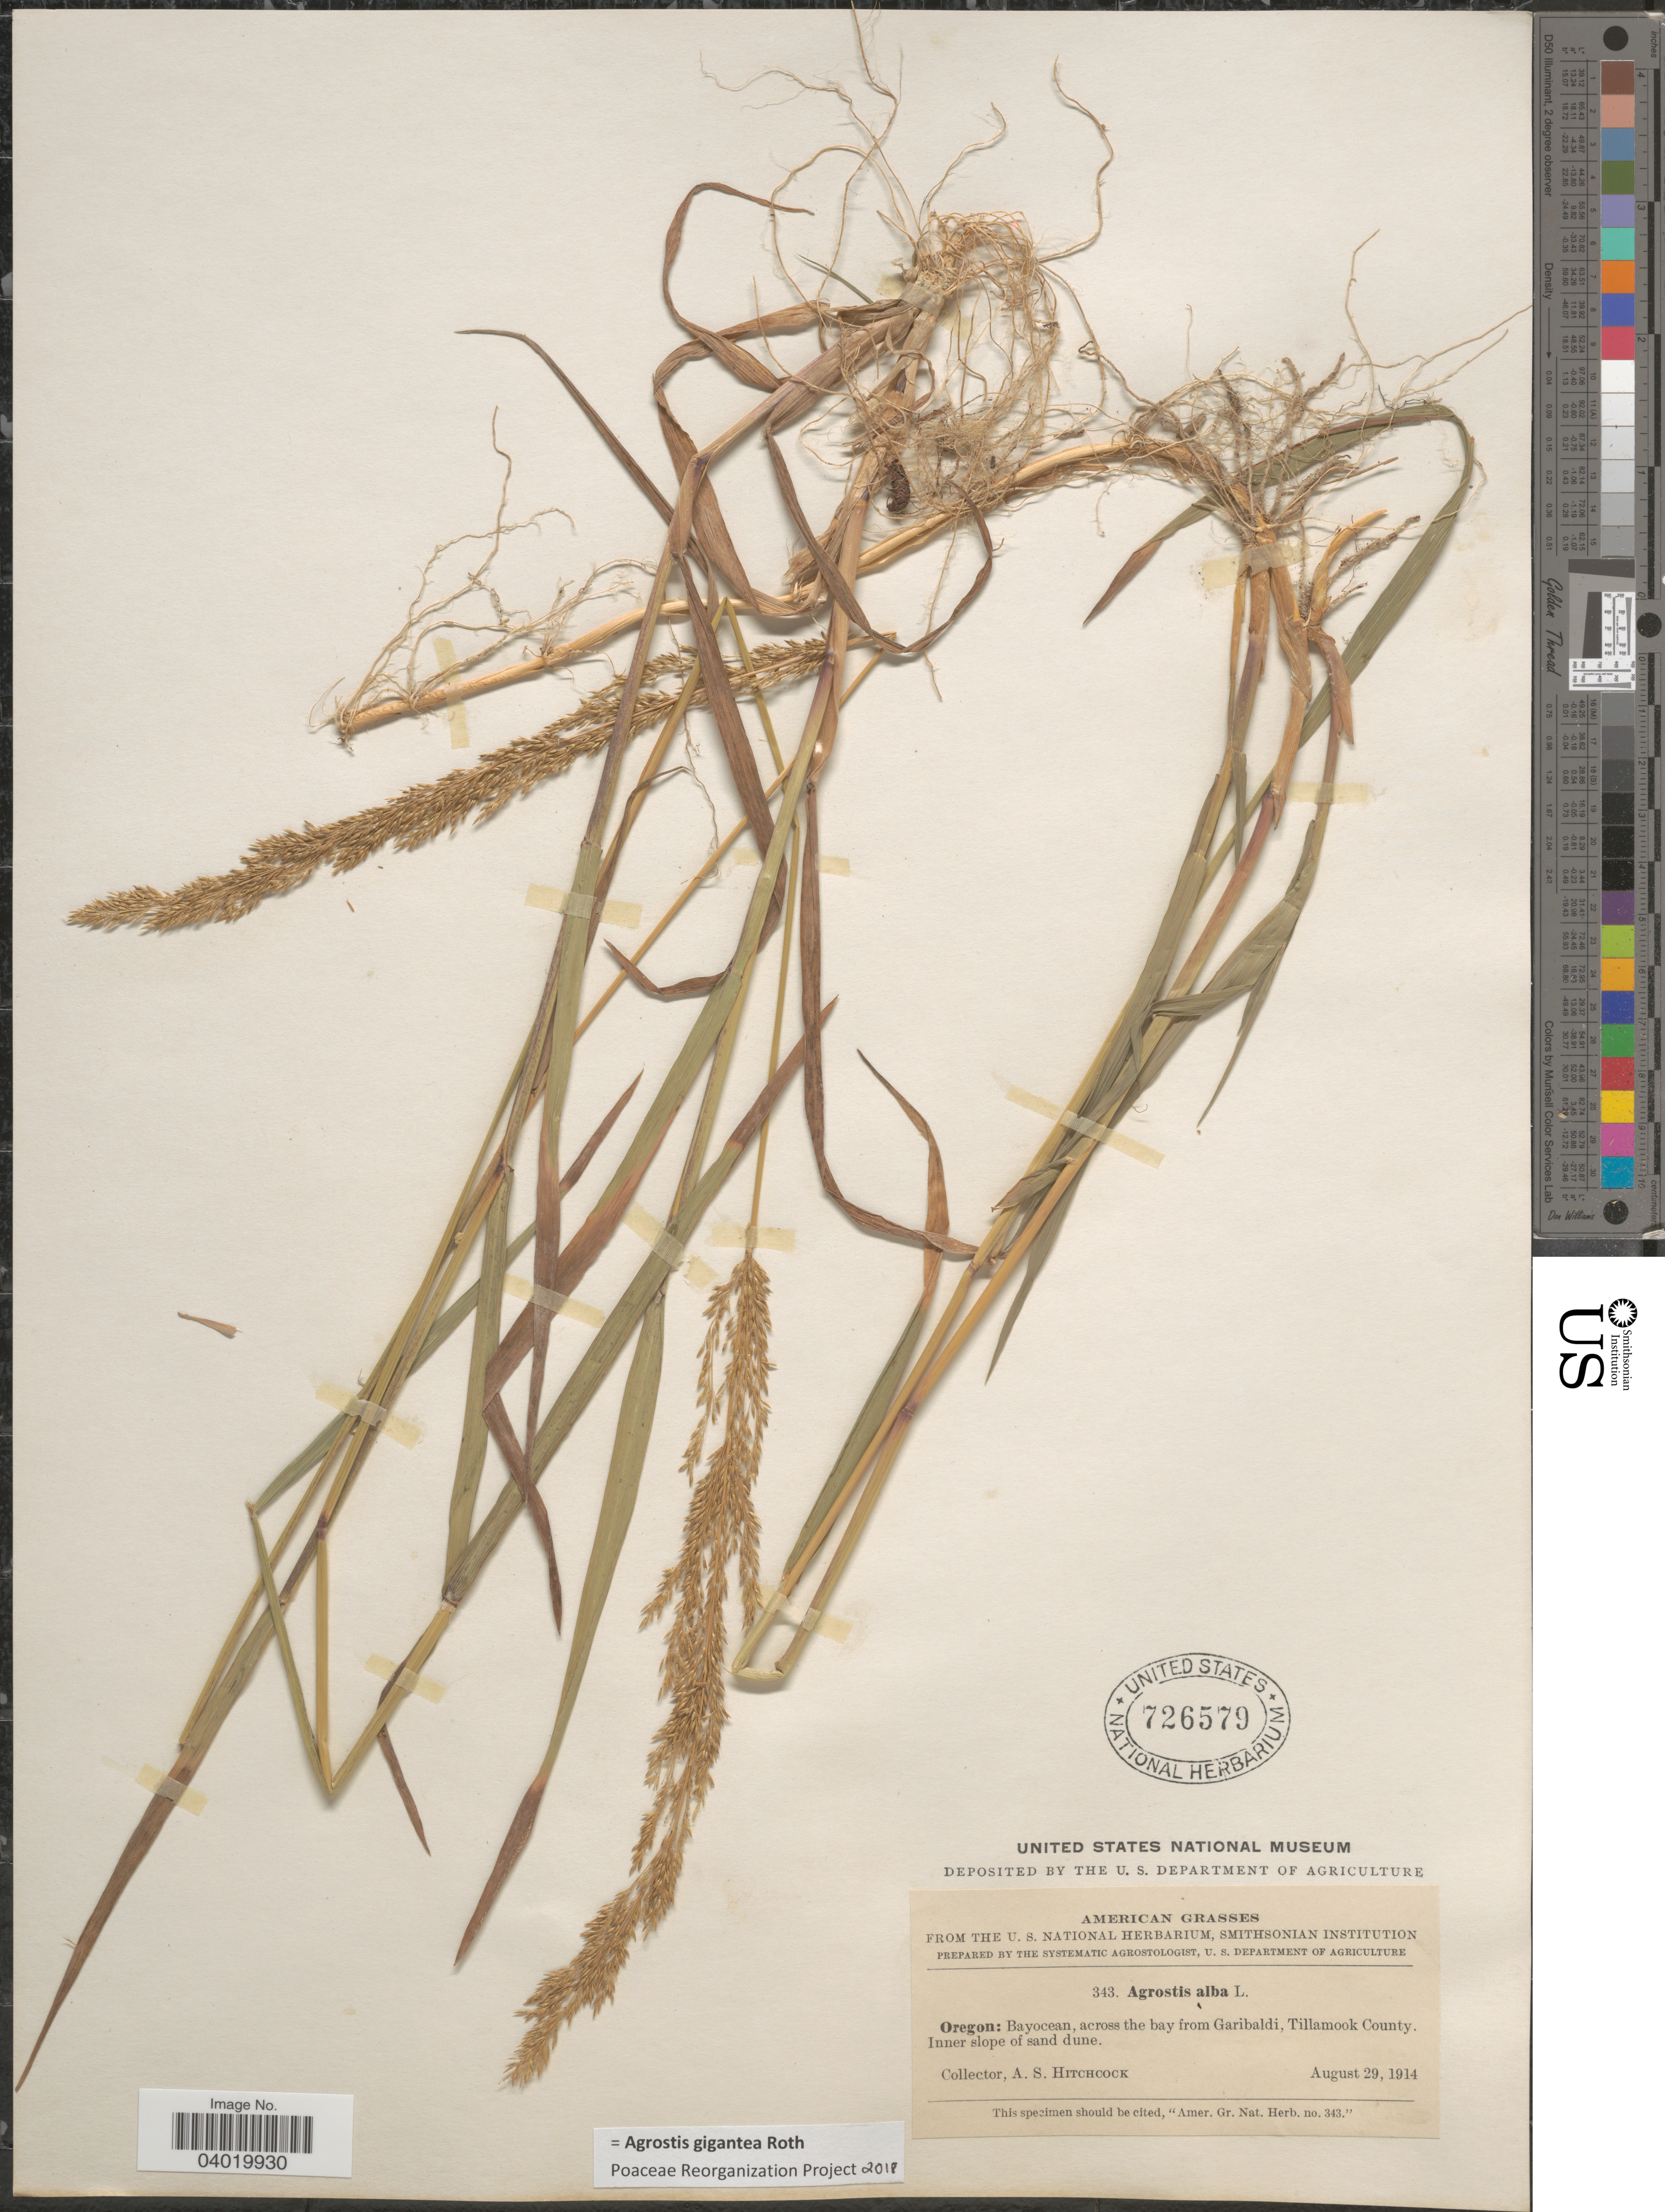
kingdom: Plantae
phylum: Tracheophyta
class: Liliopsida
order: Poales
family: Poaceae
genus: Agrostis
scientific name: Agrostis gigantea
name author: Roth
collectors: A. S. Hitchcock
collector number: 343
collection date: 1914-08-29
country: United States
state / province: Oregon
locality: Bayocean, across the bay from Garibaldi, Tillamook County. Inner slope of sand dune.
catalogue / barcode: US 726579